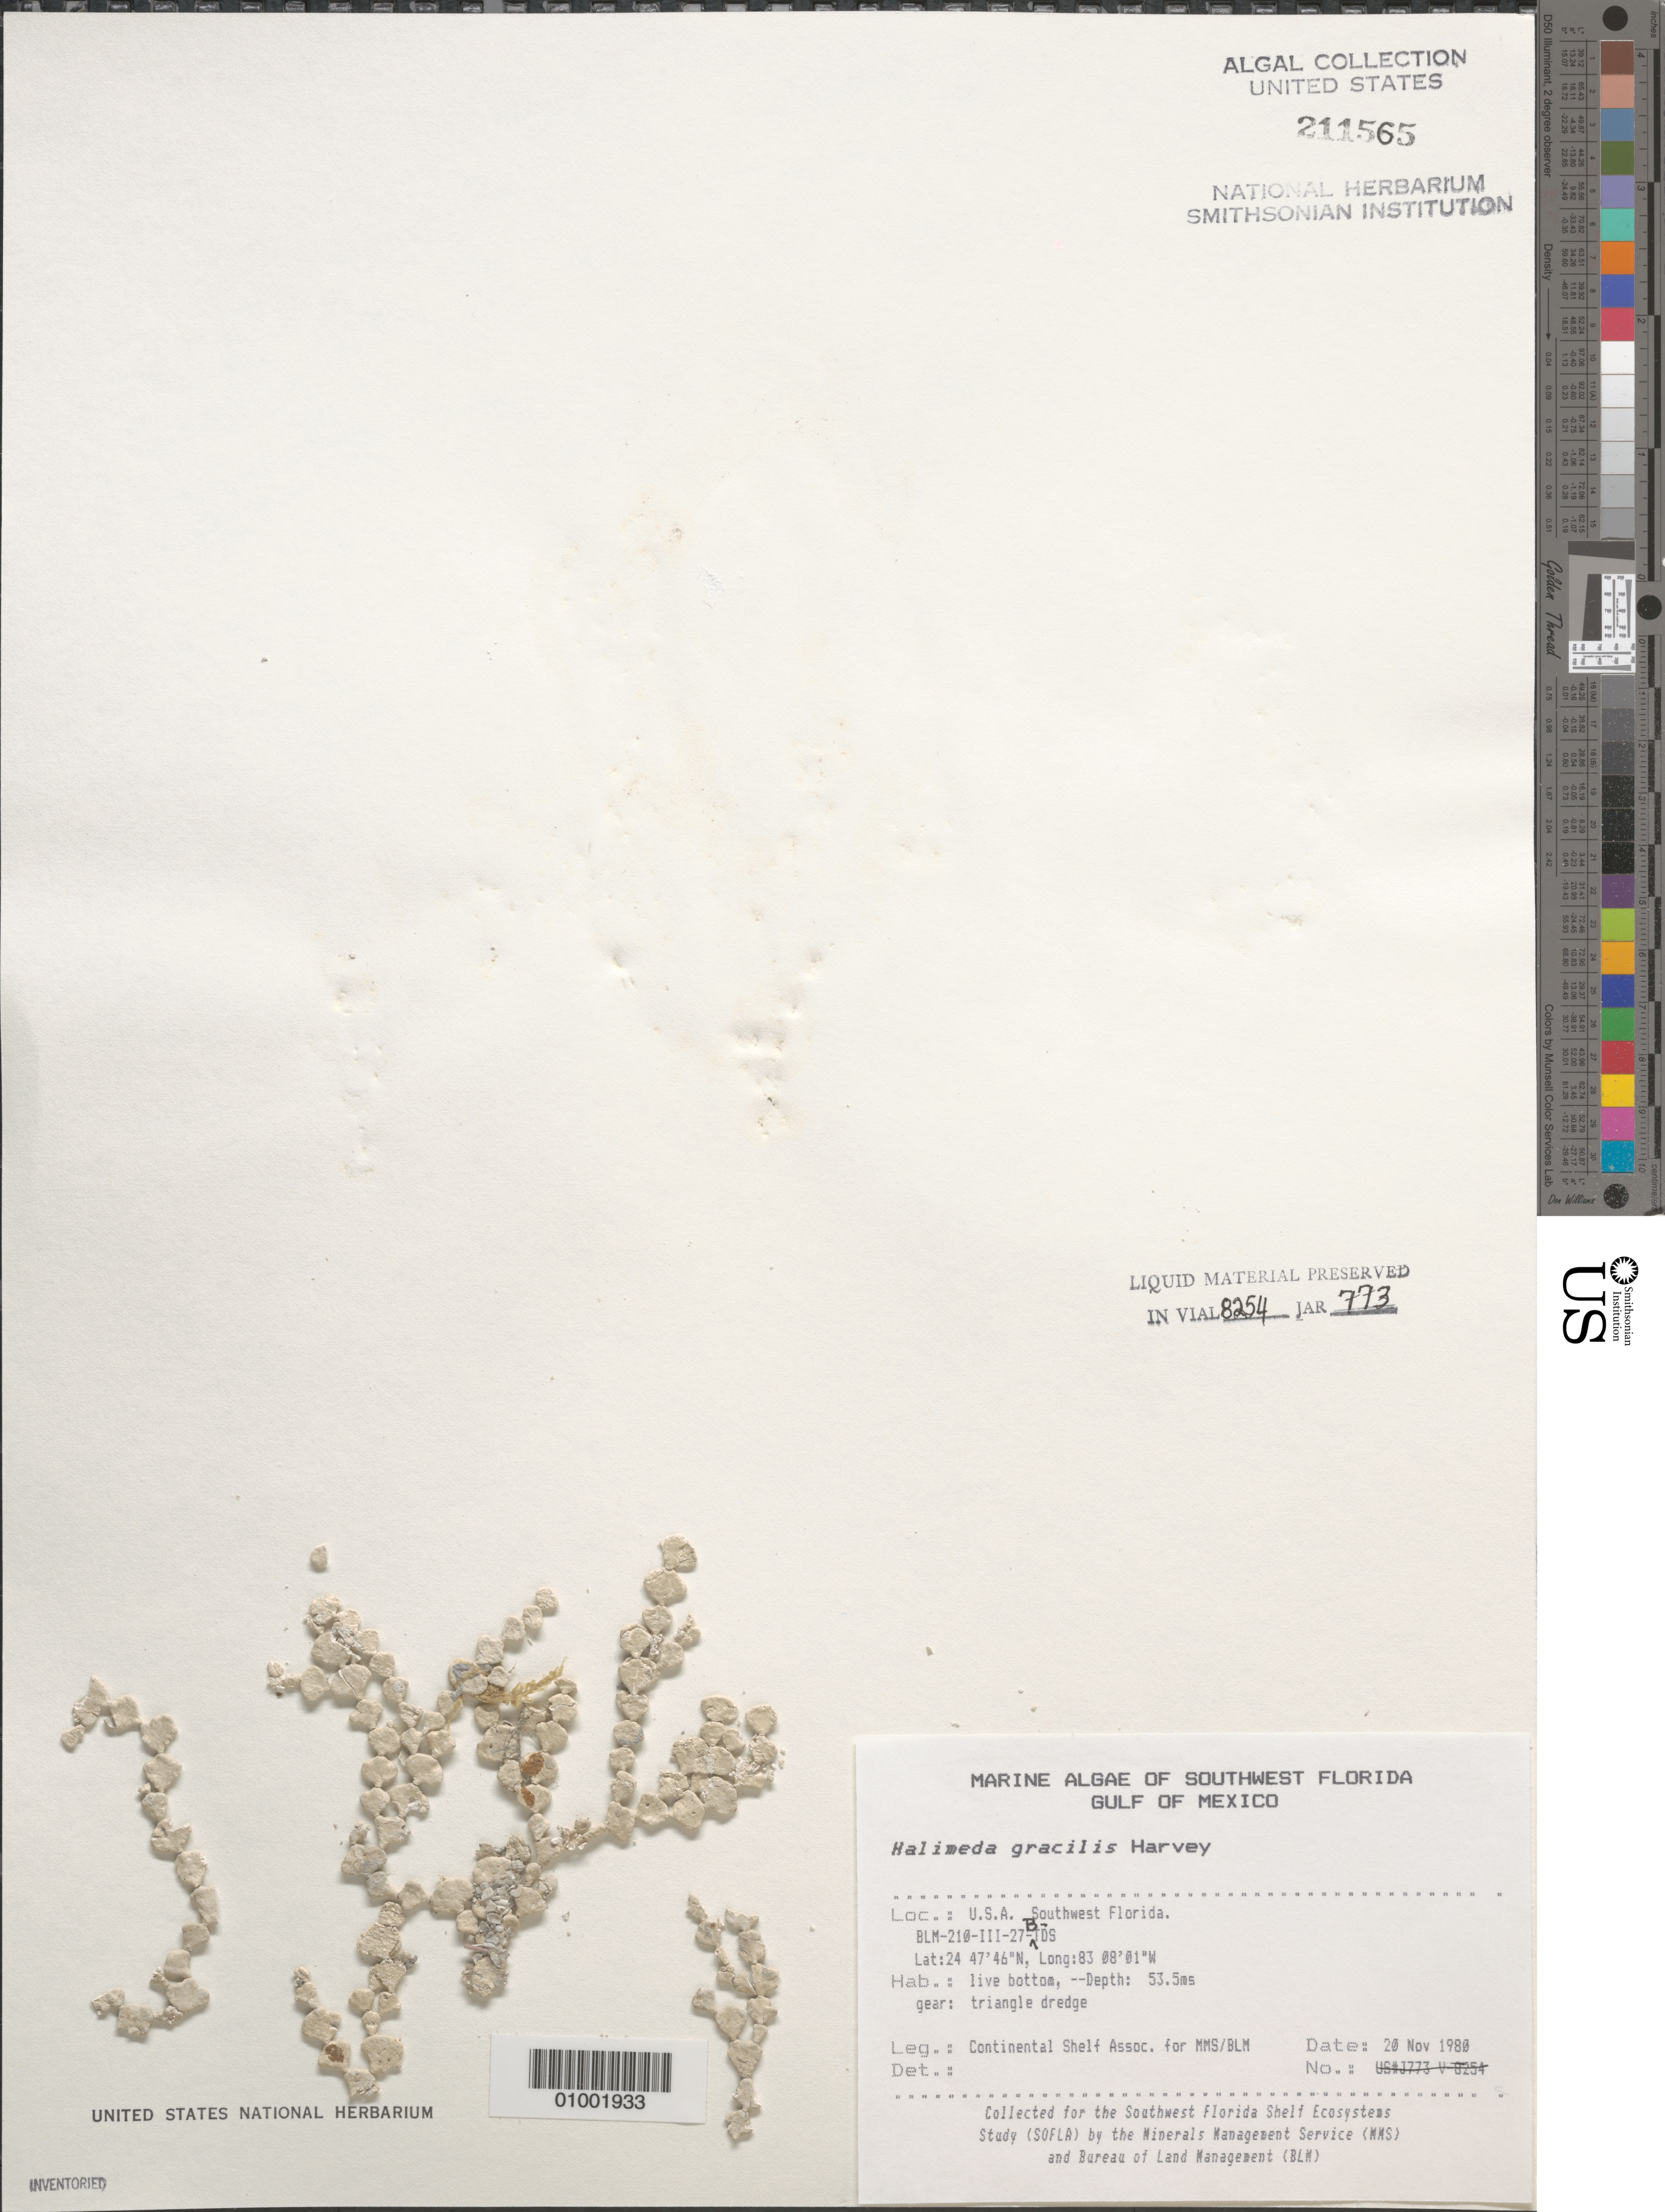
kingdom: Plantae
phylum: Chlorophyta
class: Ulvophyceae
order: Bryopsidales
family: Halimedaceae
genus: Halimeda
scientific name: Halimeda gracilis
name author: Harv. ex J. Agardh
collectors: Continental Shelf Associates for the MMS/BLM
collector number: BLM-210-III-27-B-TDS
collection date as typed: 20 Nov 1980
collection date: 1980-11-20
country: United States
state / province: Florida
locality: Gulf of Mexico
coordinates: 24 47'46"N, 83 08'01"W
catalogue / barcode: US 211565